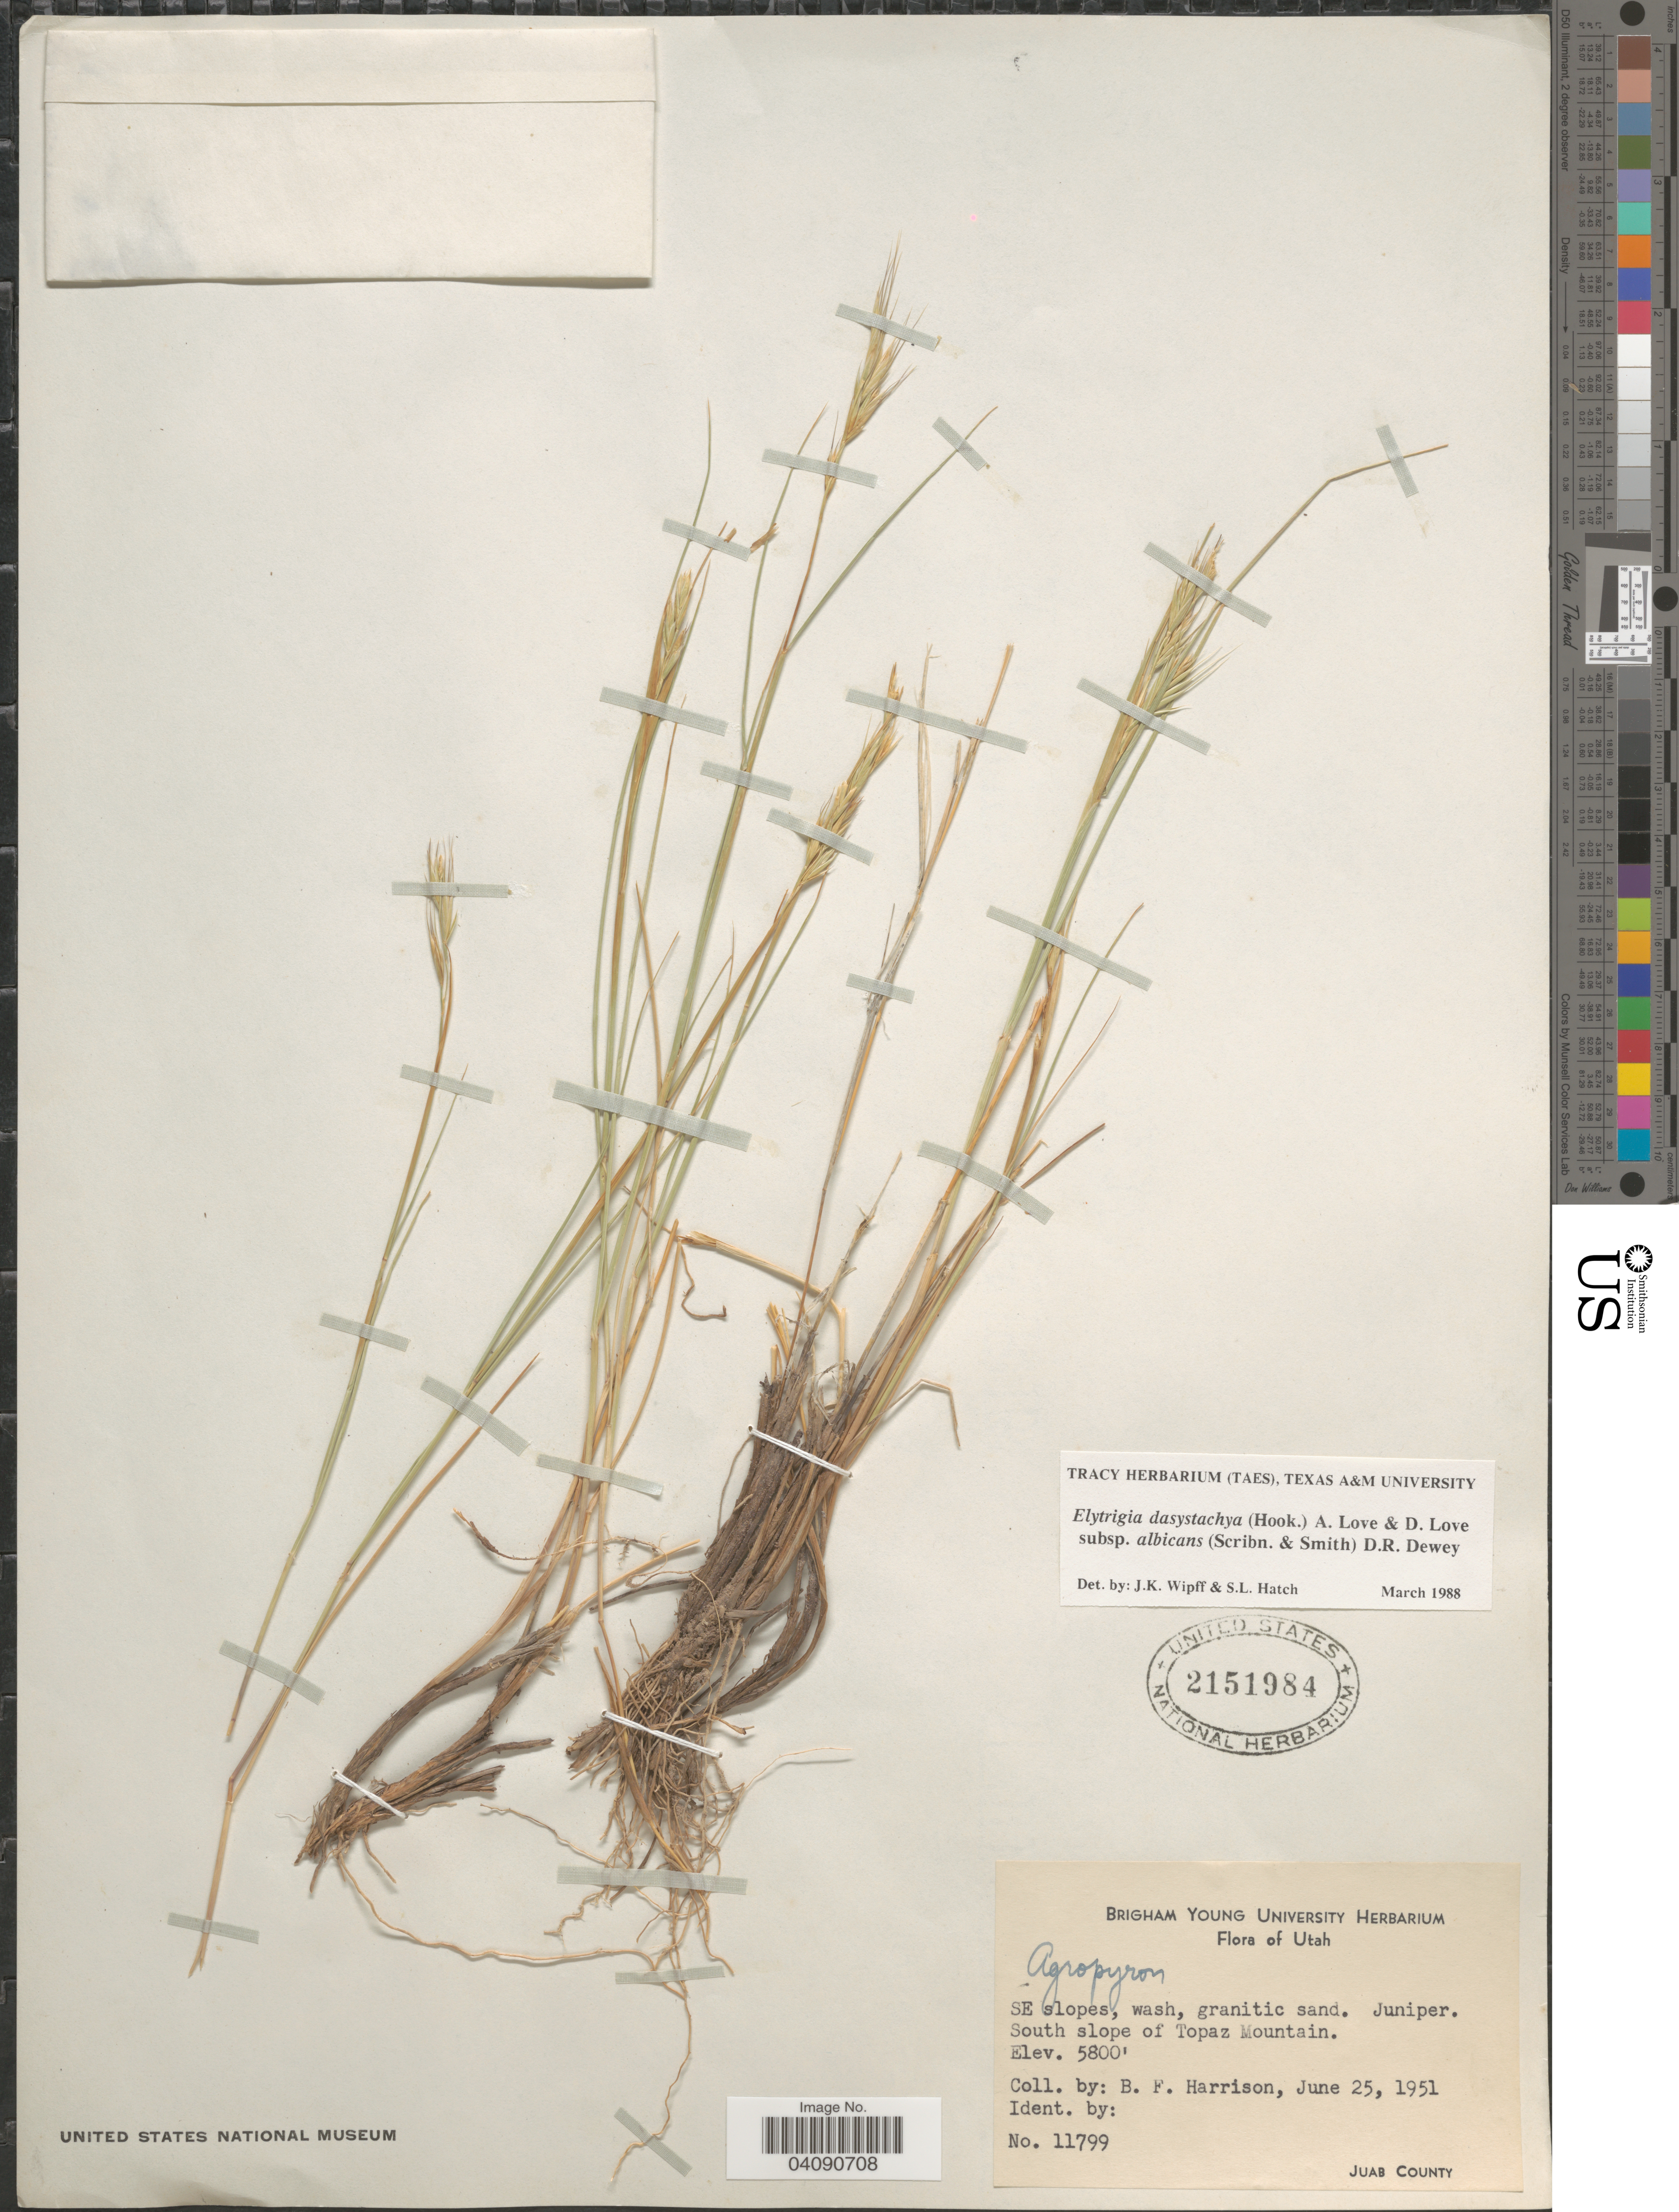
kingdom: Plantae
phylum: Tracheophyta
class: Liliopsida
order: Poales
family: Poaceae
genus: Elymus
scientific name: Elymus albicans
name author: (Scribn. & J.G. Sm.) Á. Löve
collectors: B. F. Harrison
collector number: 11799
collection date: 1951-06-25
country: United States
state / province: Utah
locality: SE slopes, wash, granitic sand. Juniper. South slope of Topaz Mountain. Juab County.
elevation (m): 1768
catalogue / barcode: US 2151984